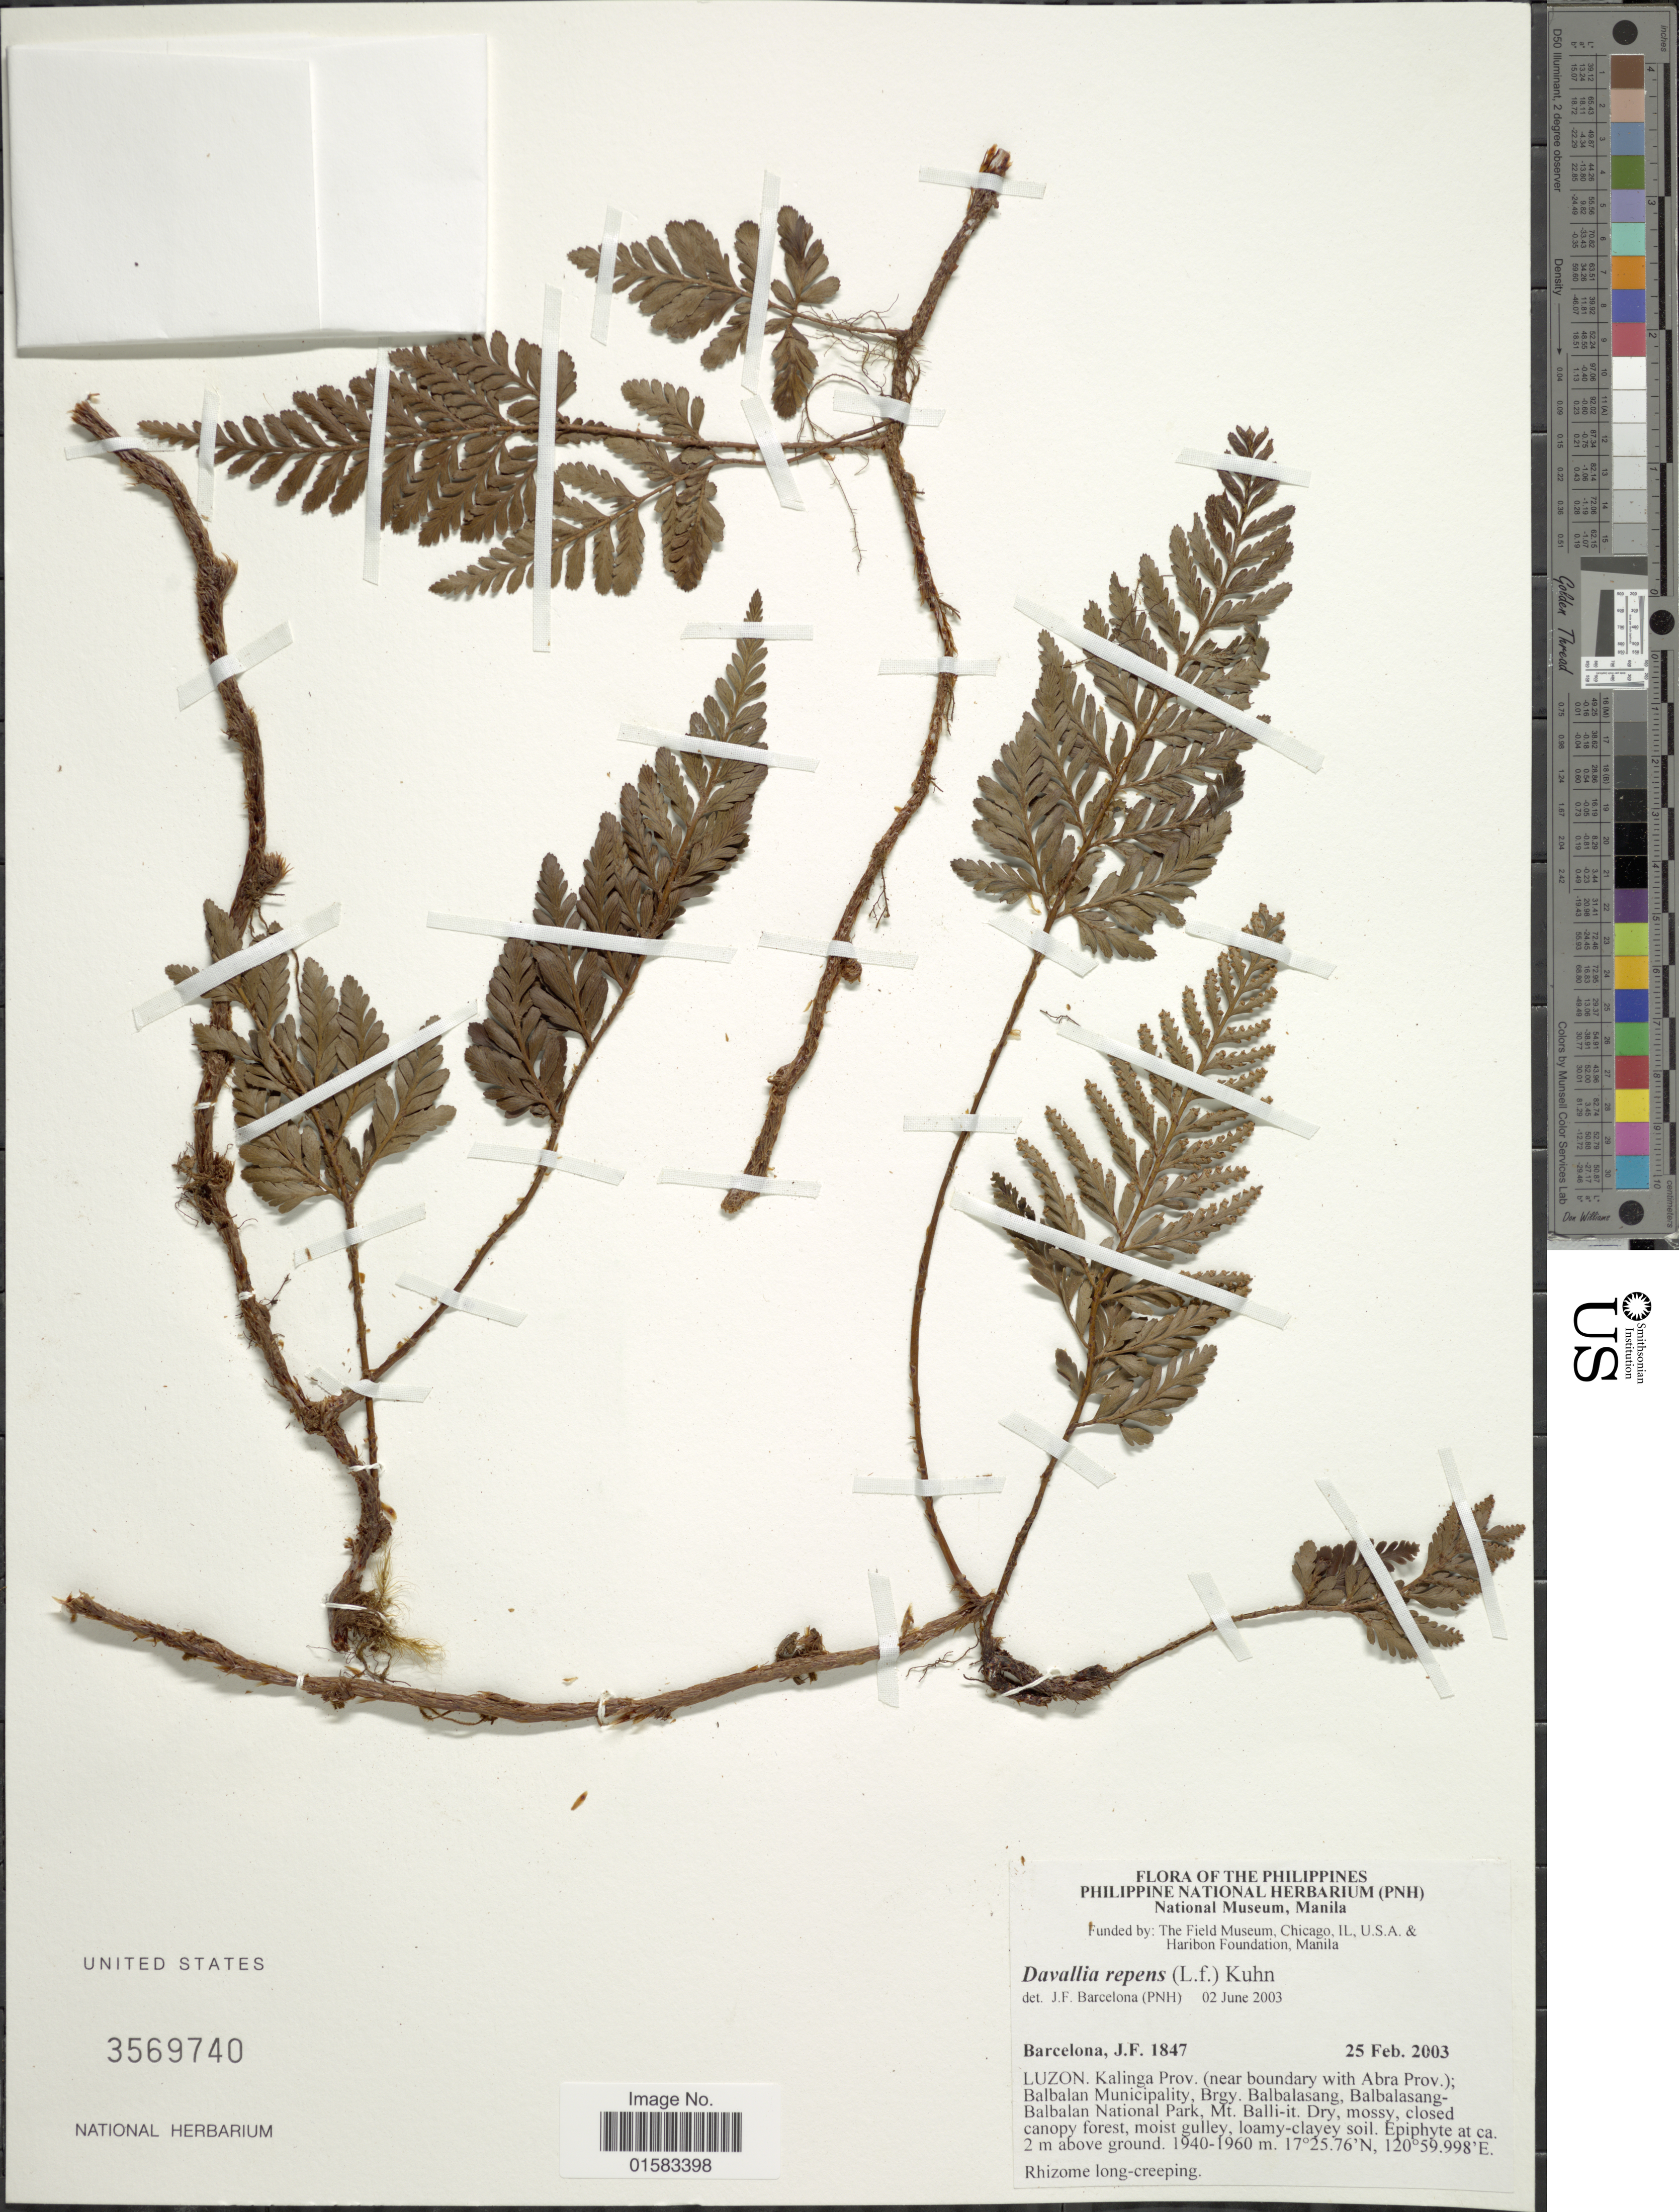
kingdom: Plantae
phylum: Tracheophyta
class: Polypodiopsida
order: Polypodiales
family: Davalliaceae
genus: Davallia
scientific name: Davallia repens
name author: (L. f.) Kuhn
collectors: J. F. Barcelona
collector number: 1847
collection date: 2003-02-25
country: Philippines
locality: Luzon, Kalinga Prov. (near boundary with Abra Prov), Balbalan Municipality, Brgy Balbalasang, Balbalasang Balbalan National Parl, Mt. Balli-it.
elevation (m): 1940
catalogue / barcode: US 3569740